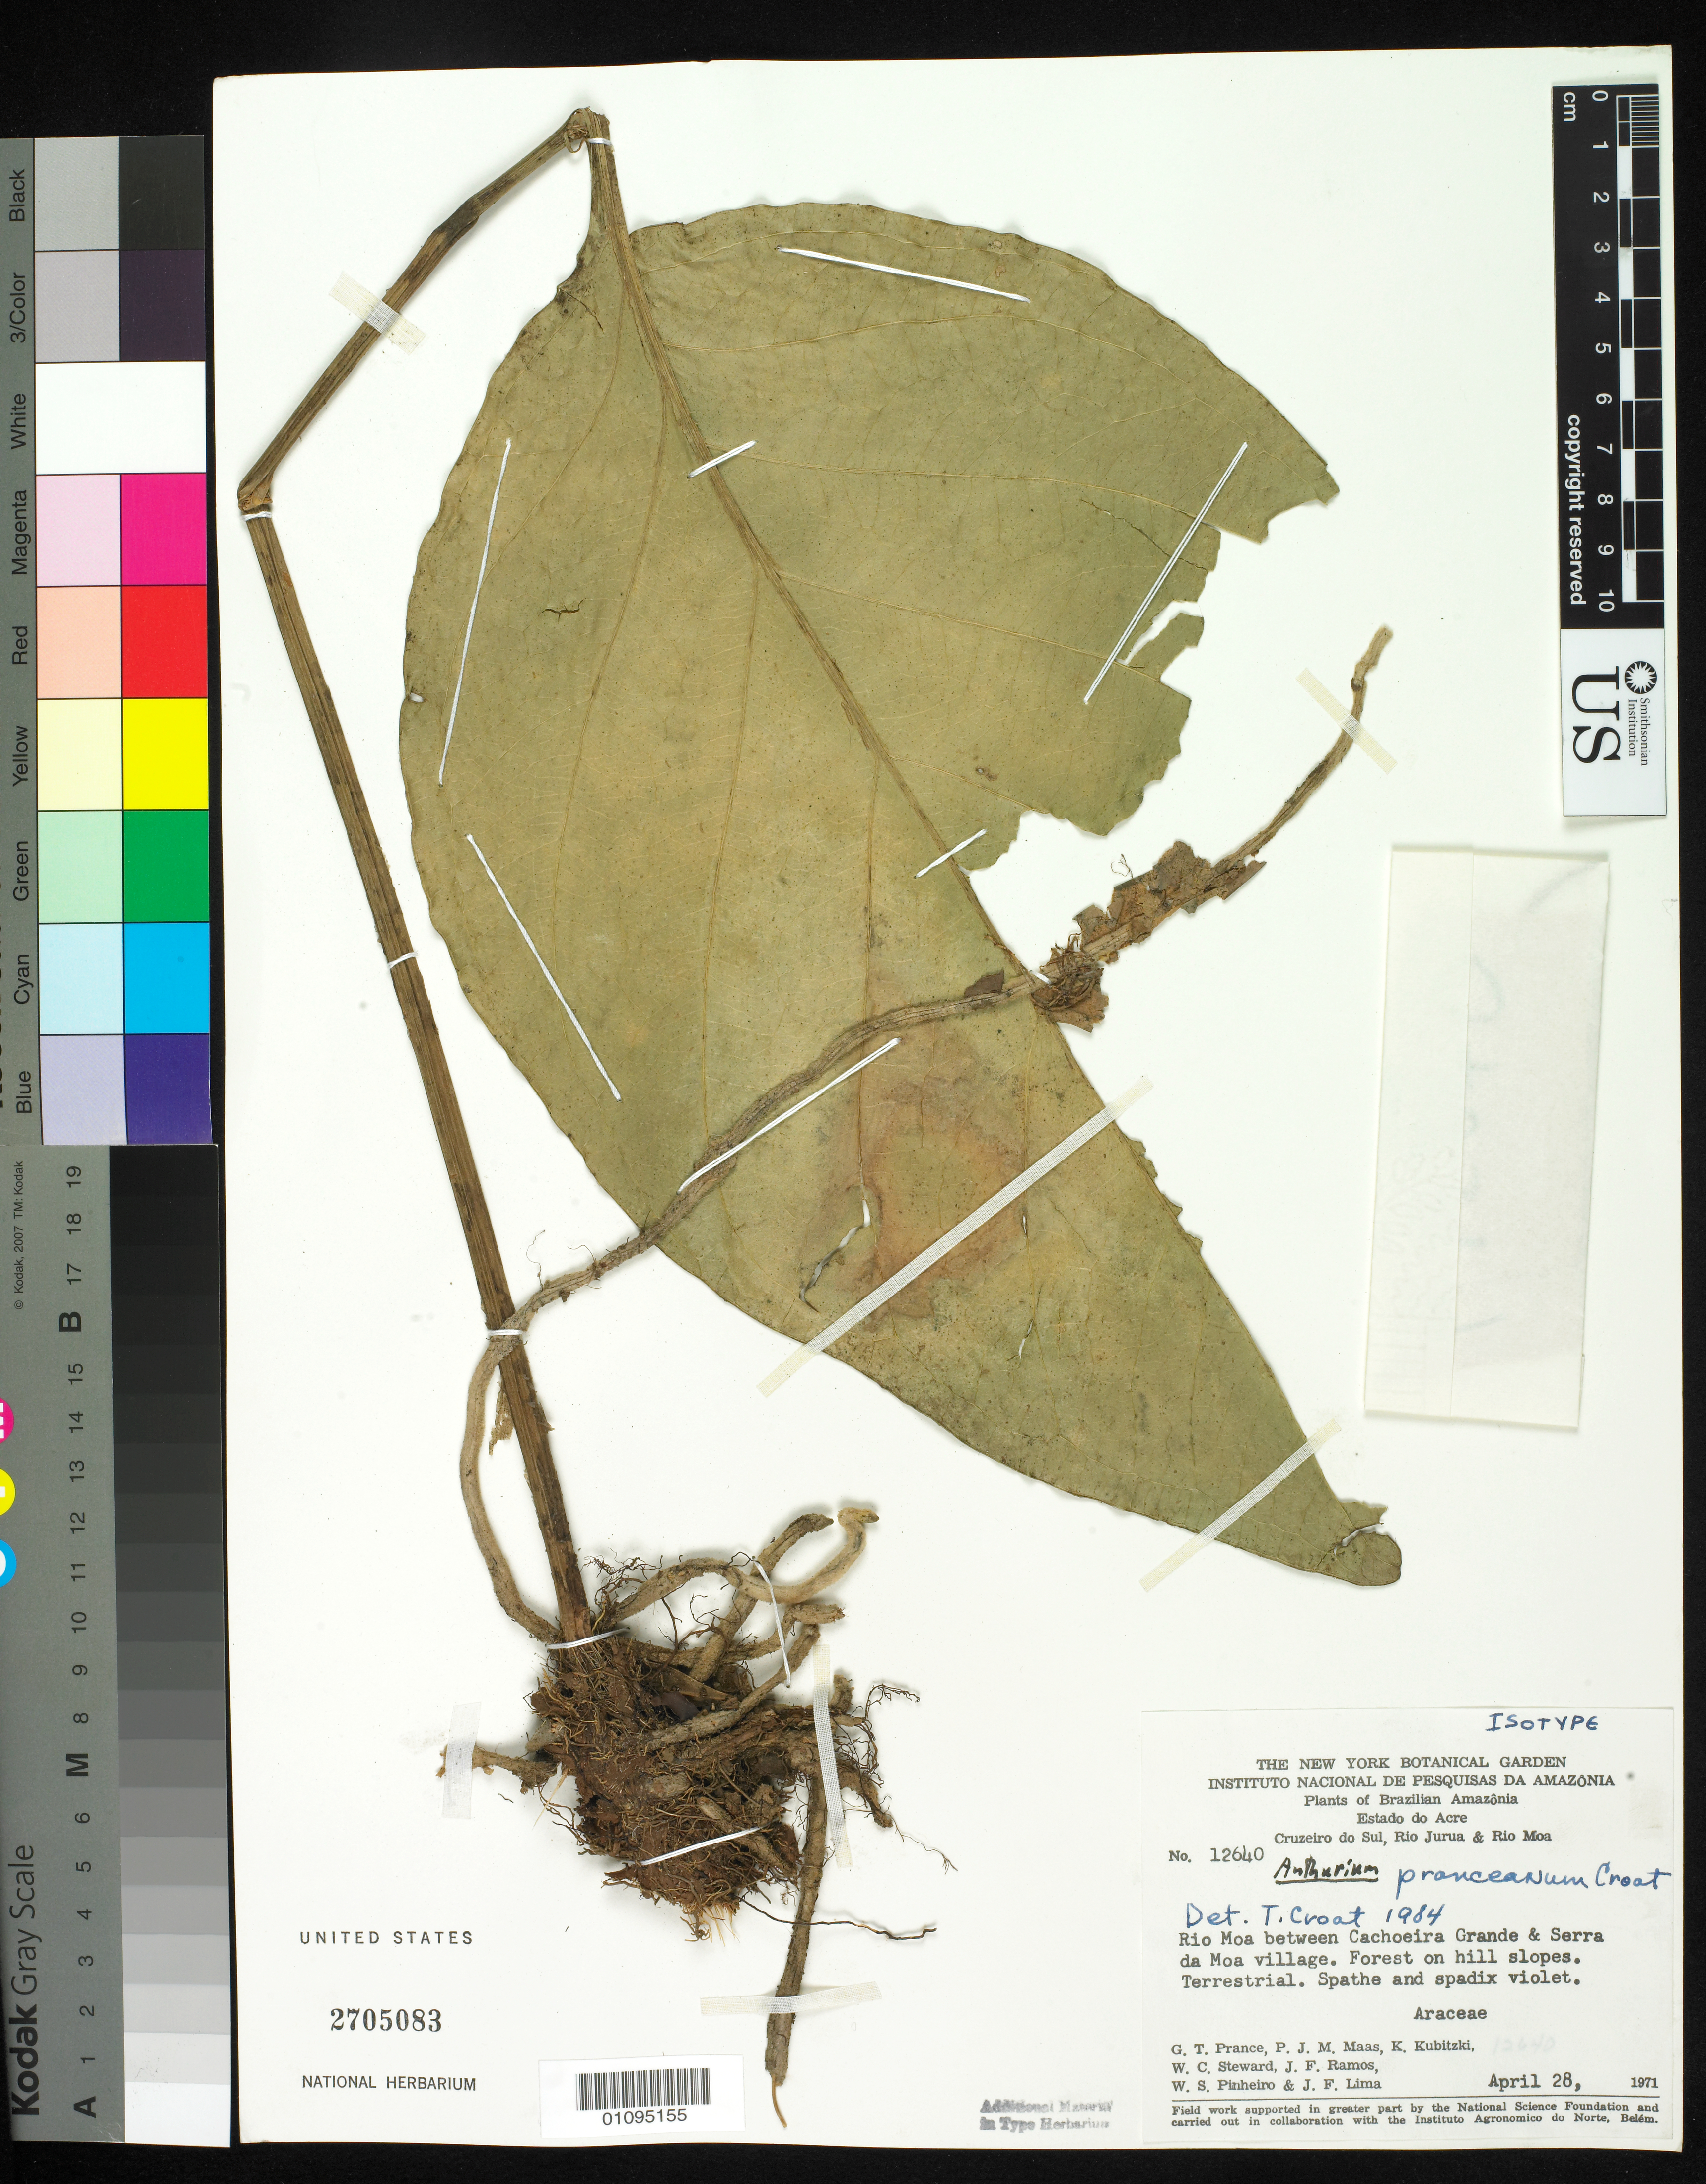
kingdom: Plantae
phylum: Tracheophyta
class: Liliopsida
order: Alismatales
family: Araceae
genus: Anthurium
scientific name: Anthurium pranceanum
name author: Croat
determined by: Croat, Thomas B., Missouri Botanical Garden (MO)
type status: Isotype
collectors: G. T. Prance, P. Maas, K. Kubitzki, W. C. Steward, J. F. Ramos, W. S. Pinheiro & J. F. Lima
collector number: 12640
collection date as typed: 28 Apr 1971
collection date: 1971-04-28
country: Brazil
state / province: Acre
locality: Rio Moa between Cachoeira Grande & Serra de Moa village, forest on hill slopes, Cruzeiro do Sul.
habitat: Forest on hill slopes.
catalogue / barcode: US 2705083